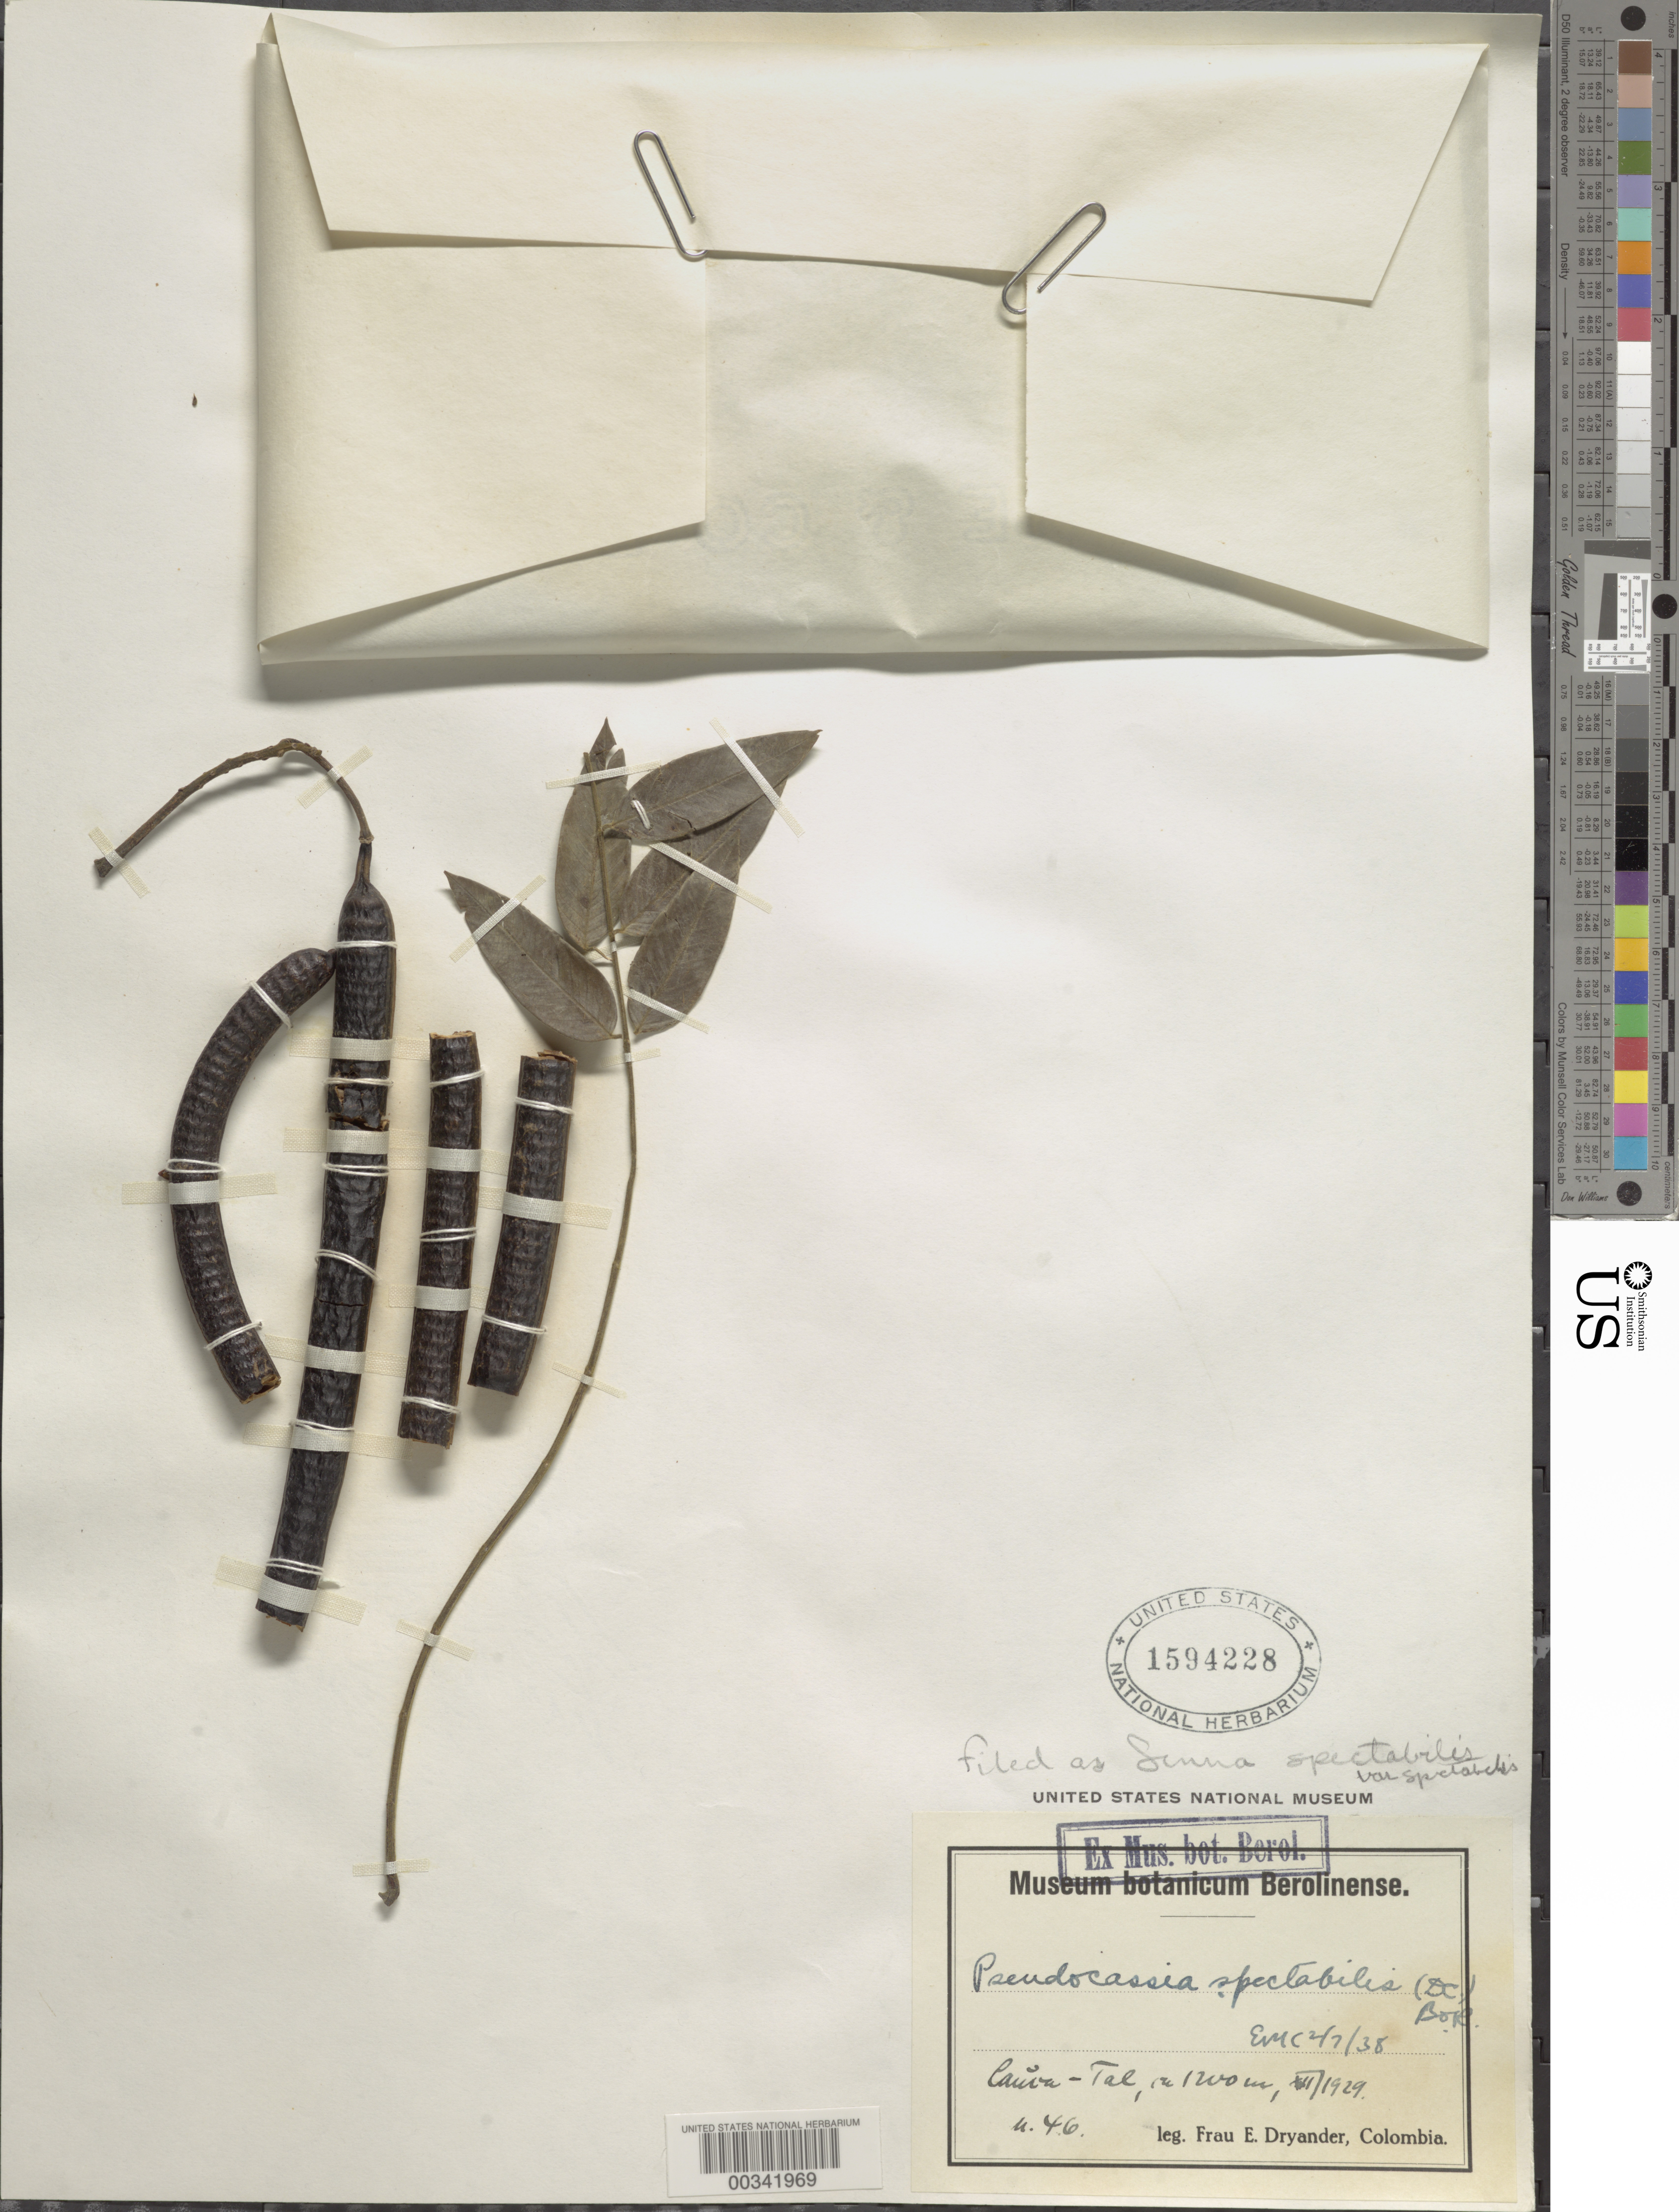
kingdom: Plantae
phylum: Tracheophyta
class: Magnoliopsida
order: Fabales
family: Fabaceae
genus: Senna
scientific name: Senna spectabilis var. spectabilis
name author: (DC.) H.S. Irwin & Barneby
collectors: E. I. Dryander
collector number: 46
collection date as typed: Dec 1929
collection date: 1929-12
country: Colombia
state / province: Cauca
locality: Tal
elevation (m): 1200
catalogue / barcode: US 1594228